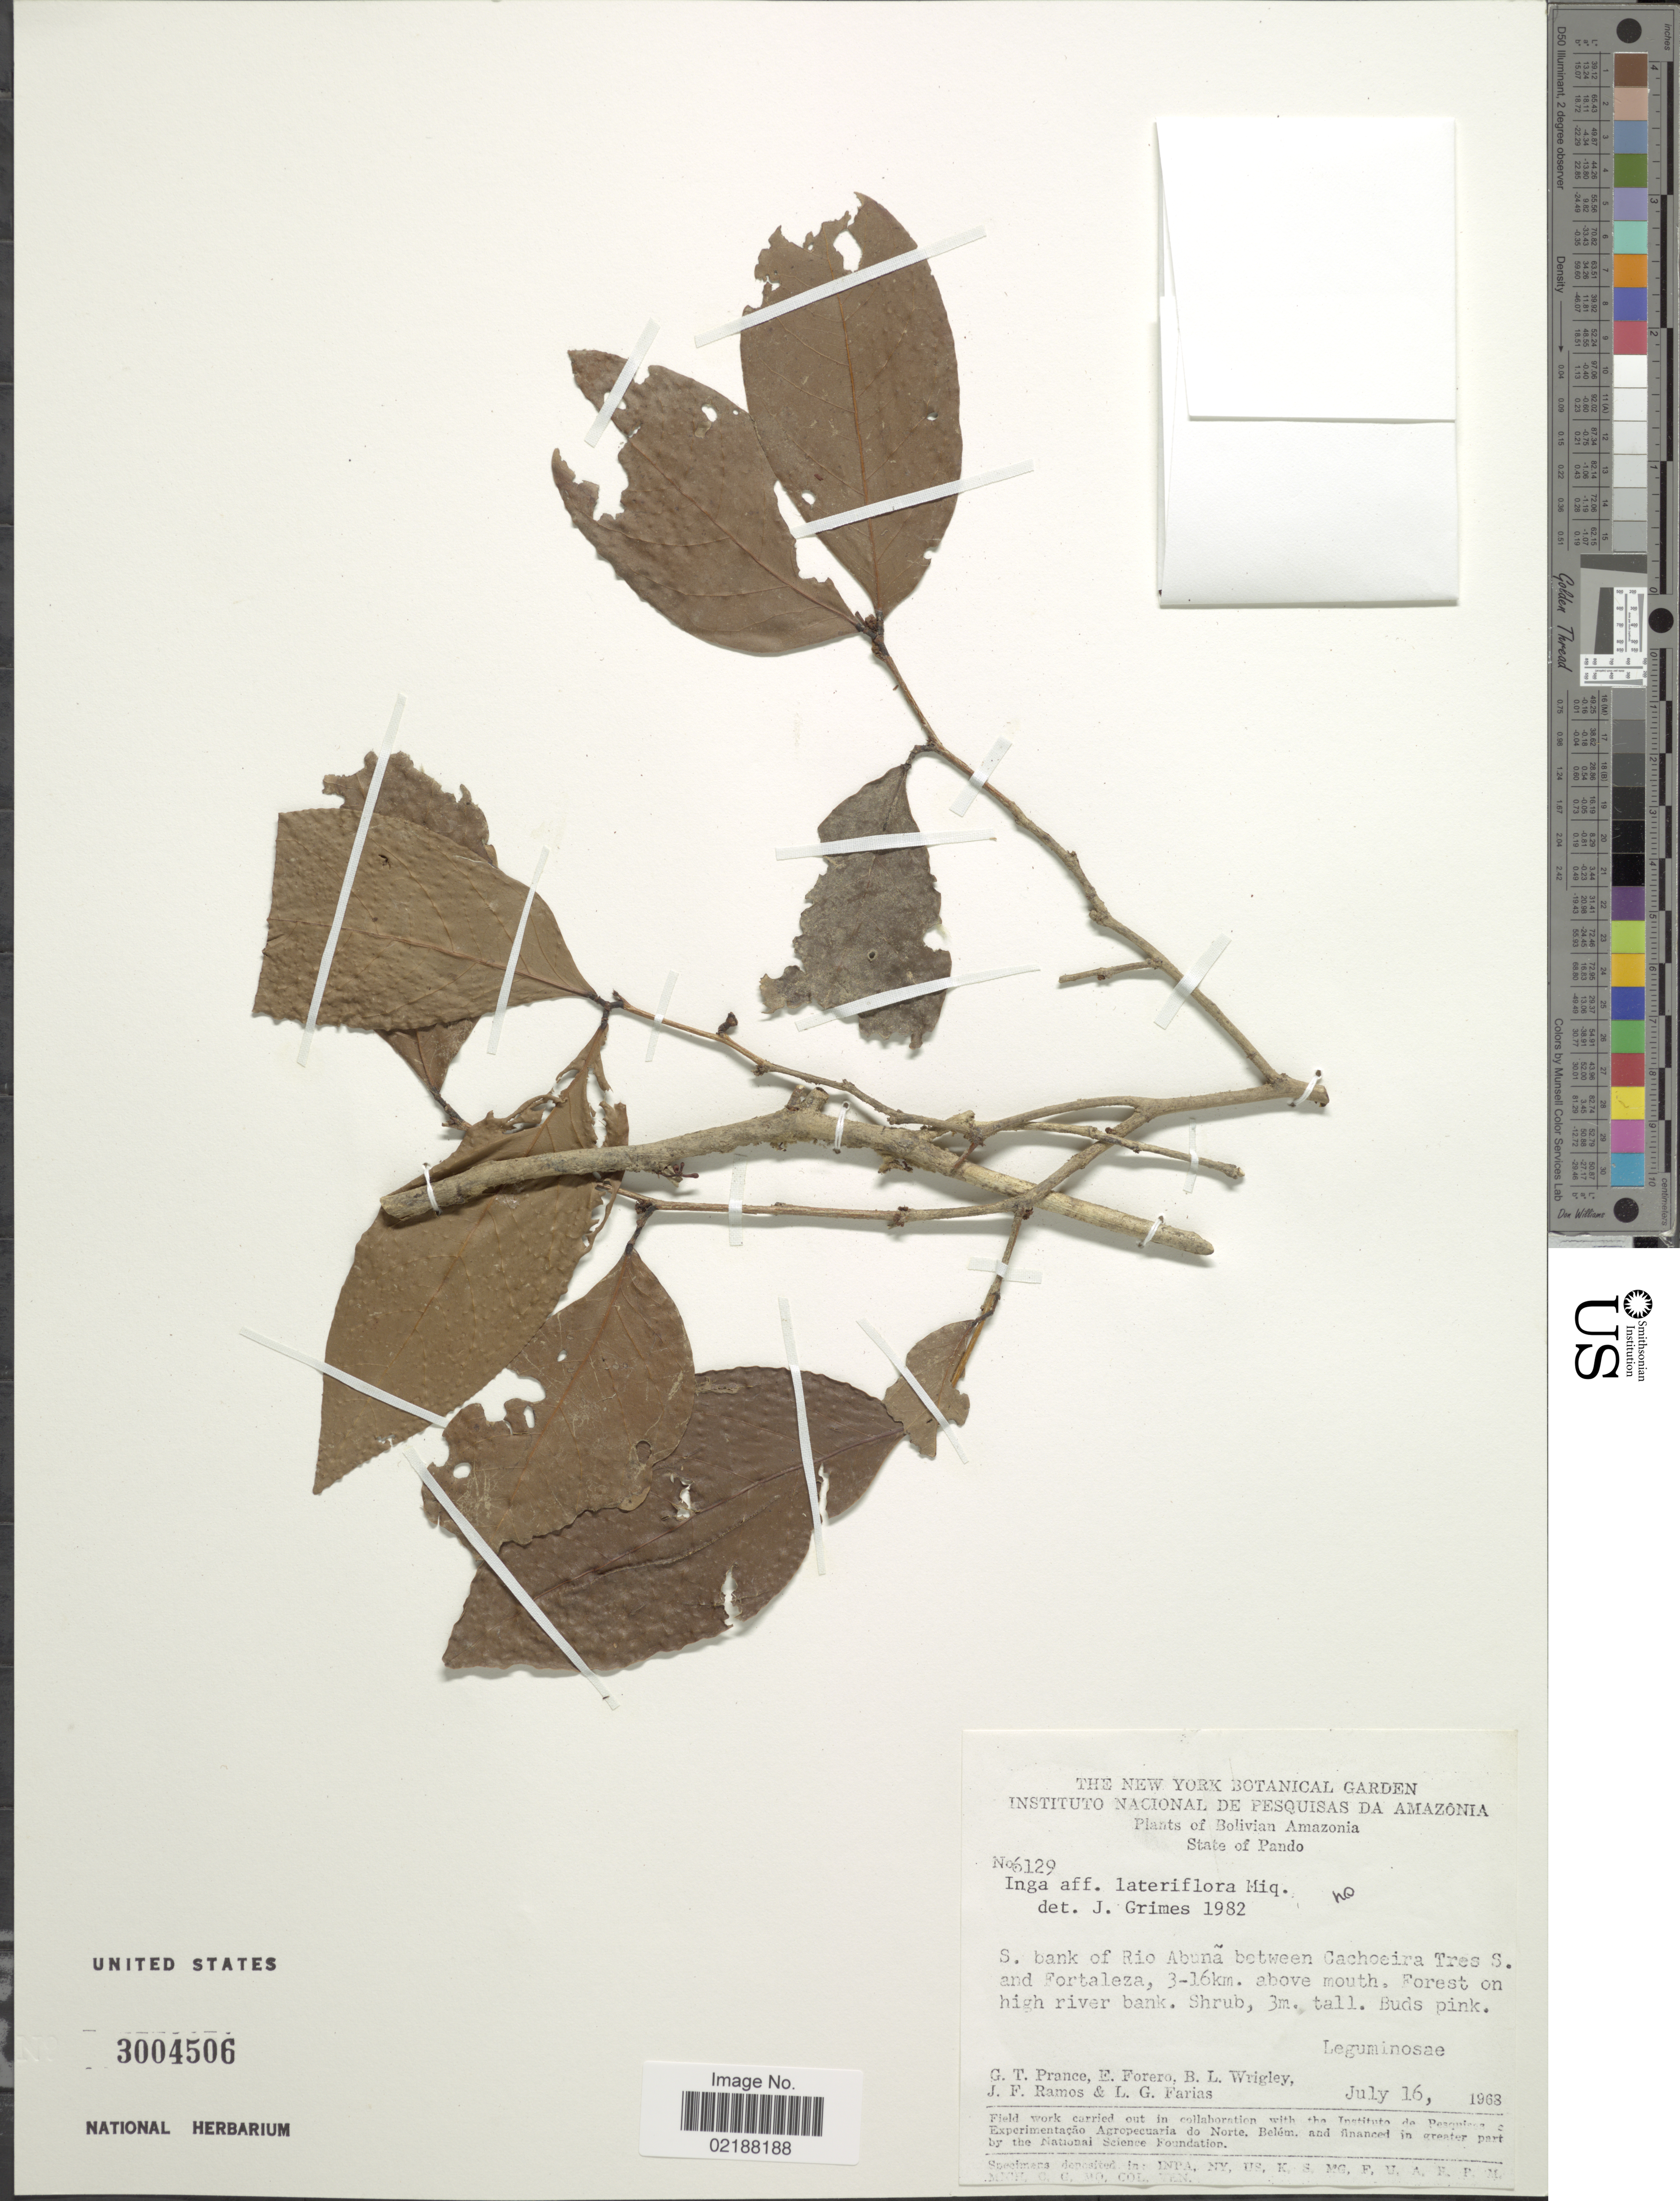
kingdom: Plantae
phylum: Tracheophyta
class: Magnoliopsida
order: Fabales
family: Fabaceae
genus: Inga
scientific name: Inga lateriflora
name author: Miq.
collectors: G. T. Prance, E. Forero, B. L. Wrigley, J. F. Ramos & L. G. Farias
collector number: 6129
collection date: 1968-07-16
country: Bolivia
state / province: Pando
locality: Bolivian Amazonia. State of Pando. S. bank of Rio Abuña, between Cachoeira Tres S. and Fortaleza, 3-16km. above mouth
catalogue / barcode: US 3004506